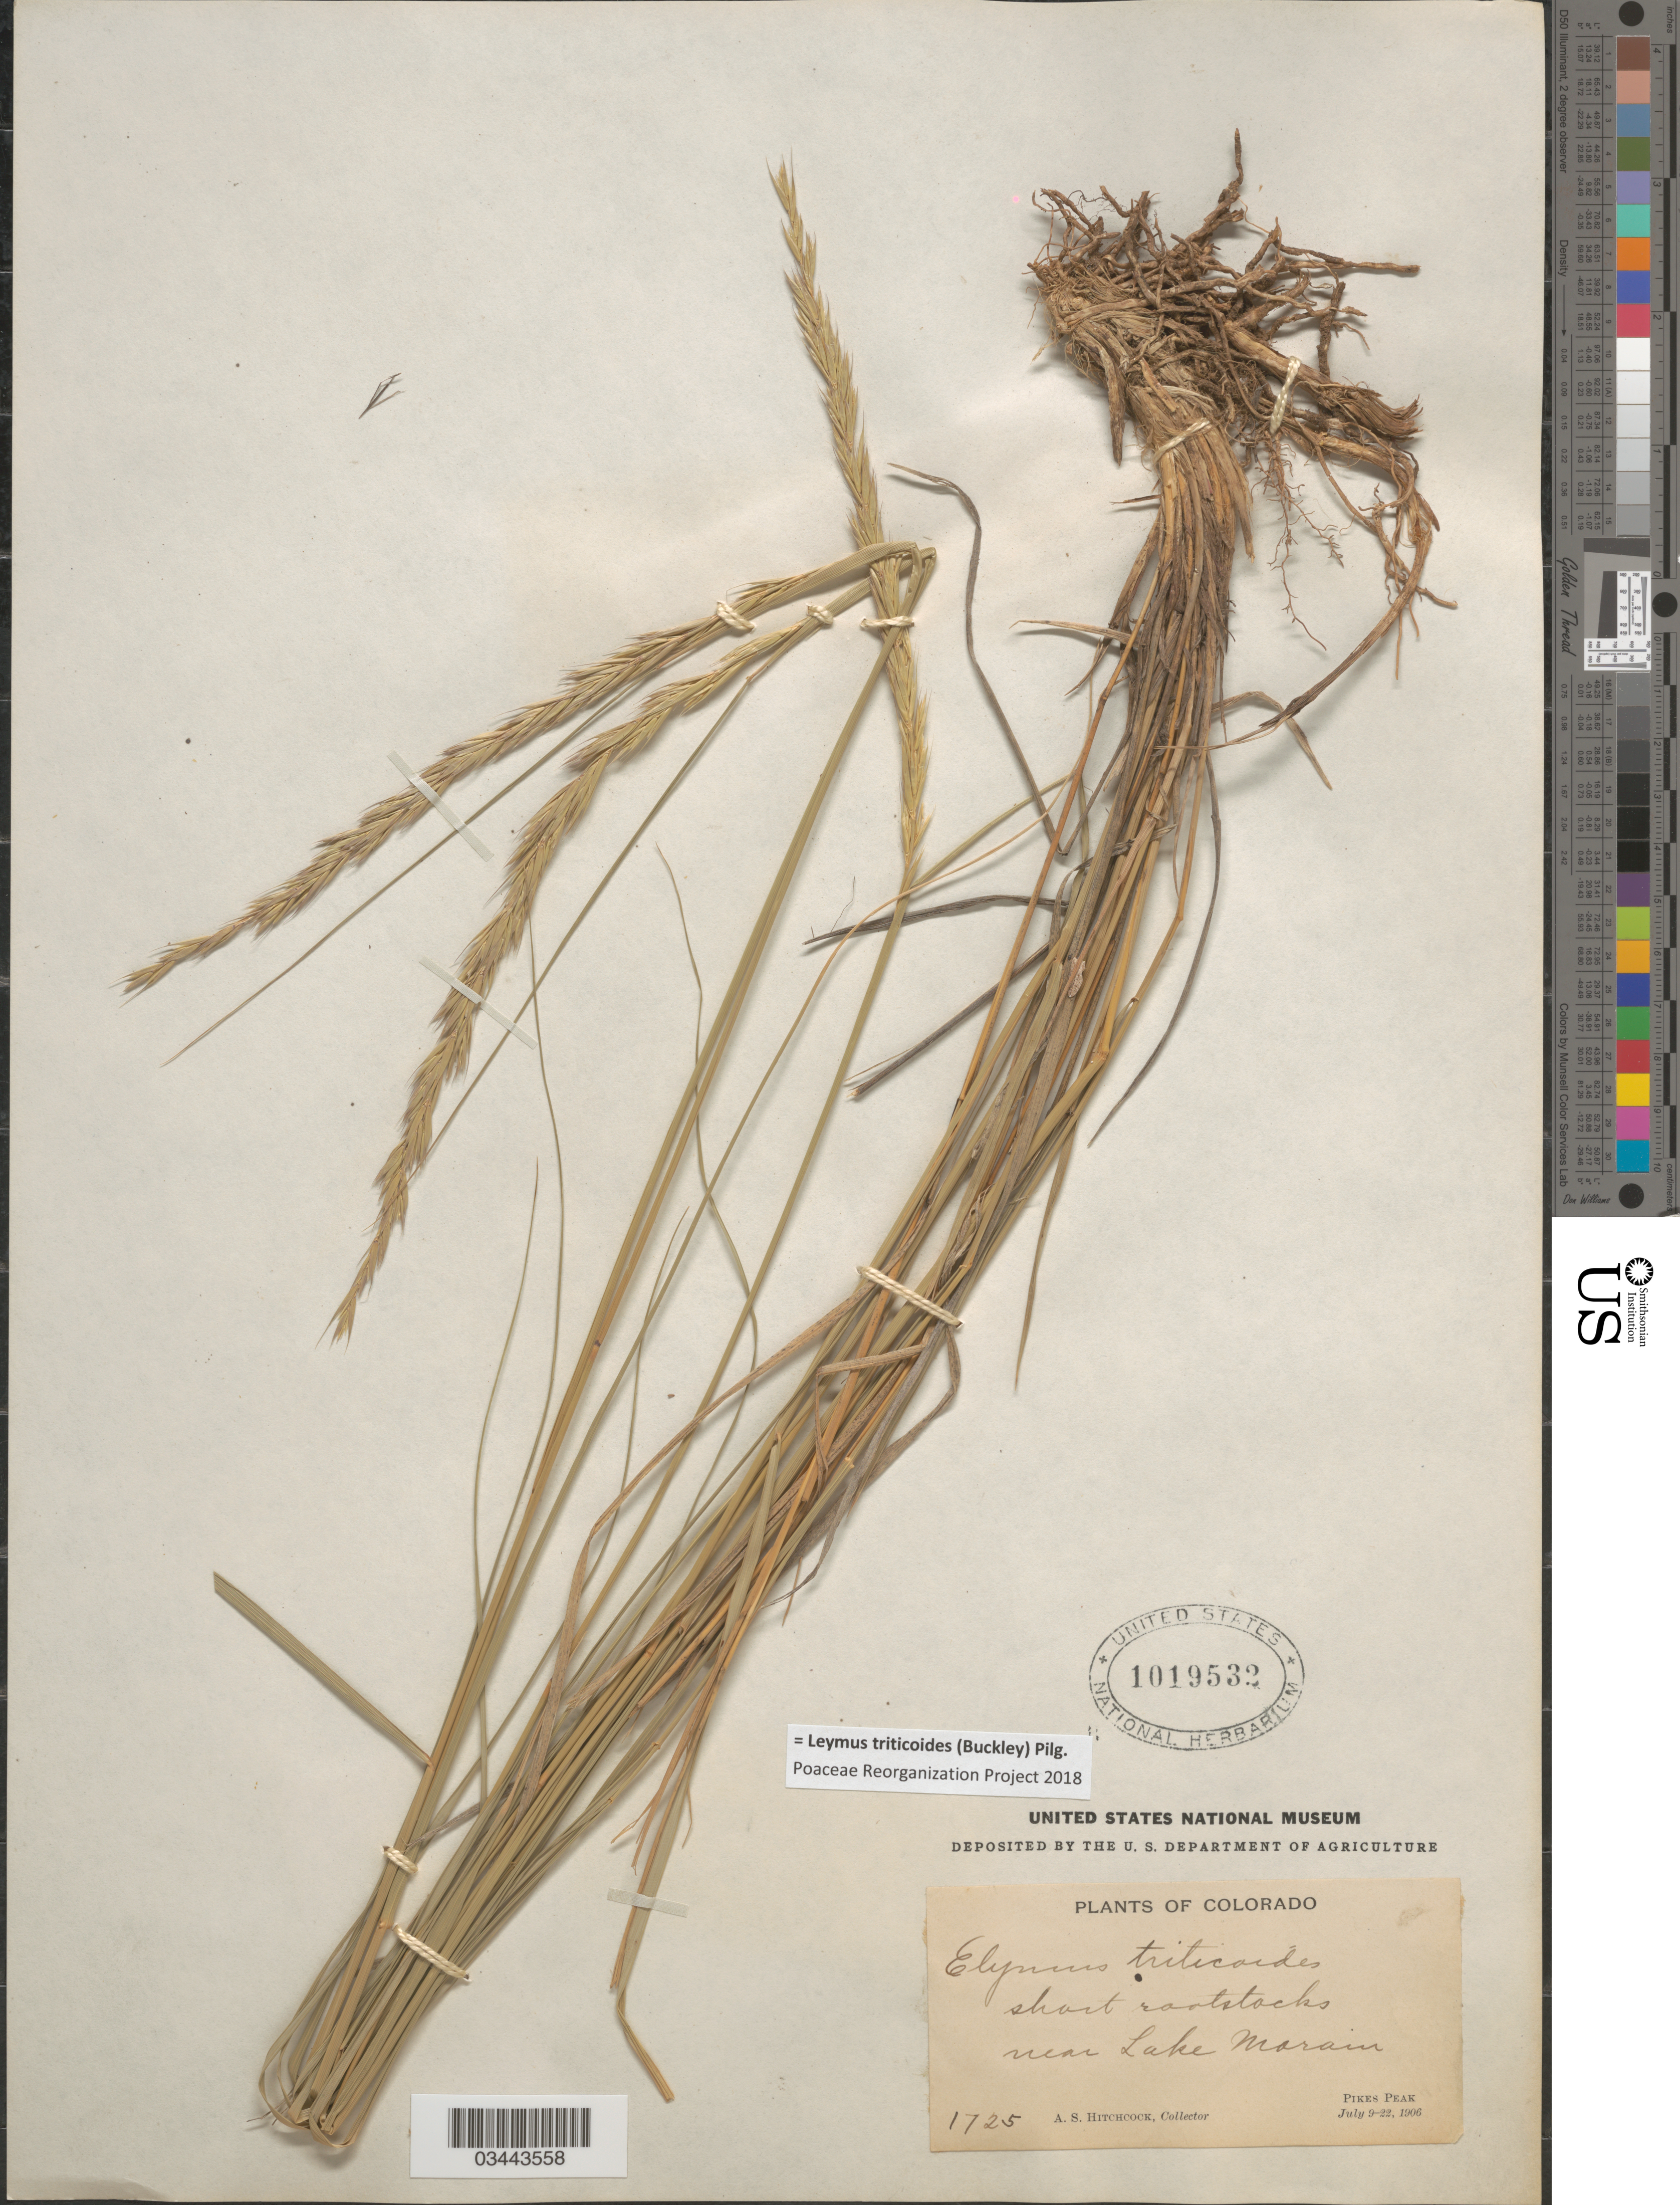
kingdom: Plantae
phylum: Tracheophyta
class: Liliopsida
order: Poales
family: Poaceae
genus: Leymus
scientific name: Leymus triticoides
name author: (Buckley) Pilg.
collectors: A. S. Hitchcock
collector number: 1725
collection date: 1906-07-09/1906-07-22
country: United States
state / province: Colorado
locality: Short roadstocks near Lake Morain. Pikes Peak.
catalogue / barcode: US 1019532